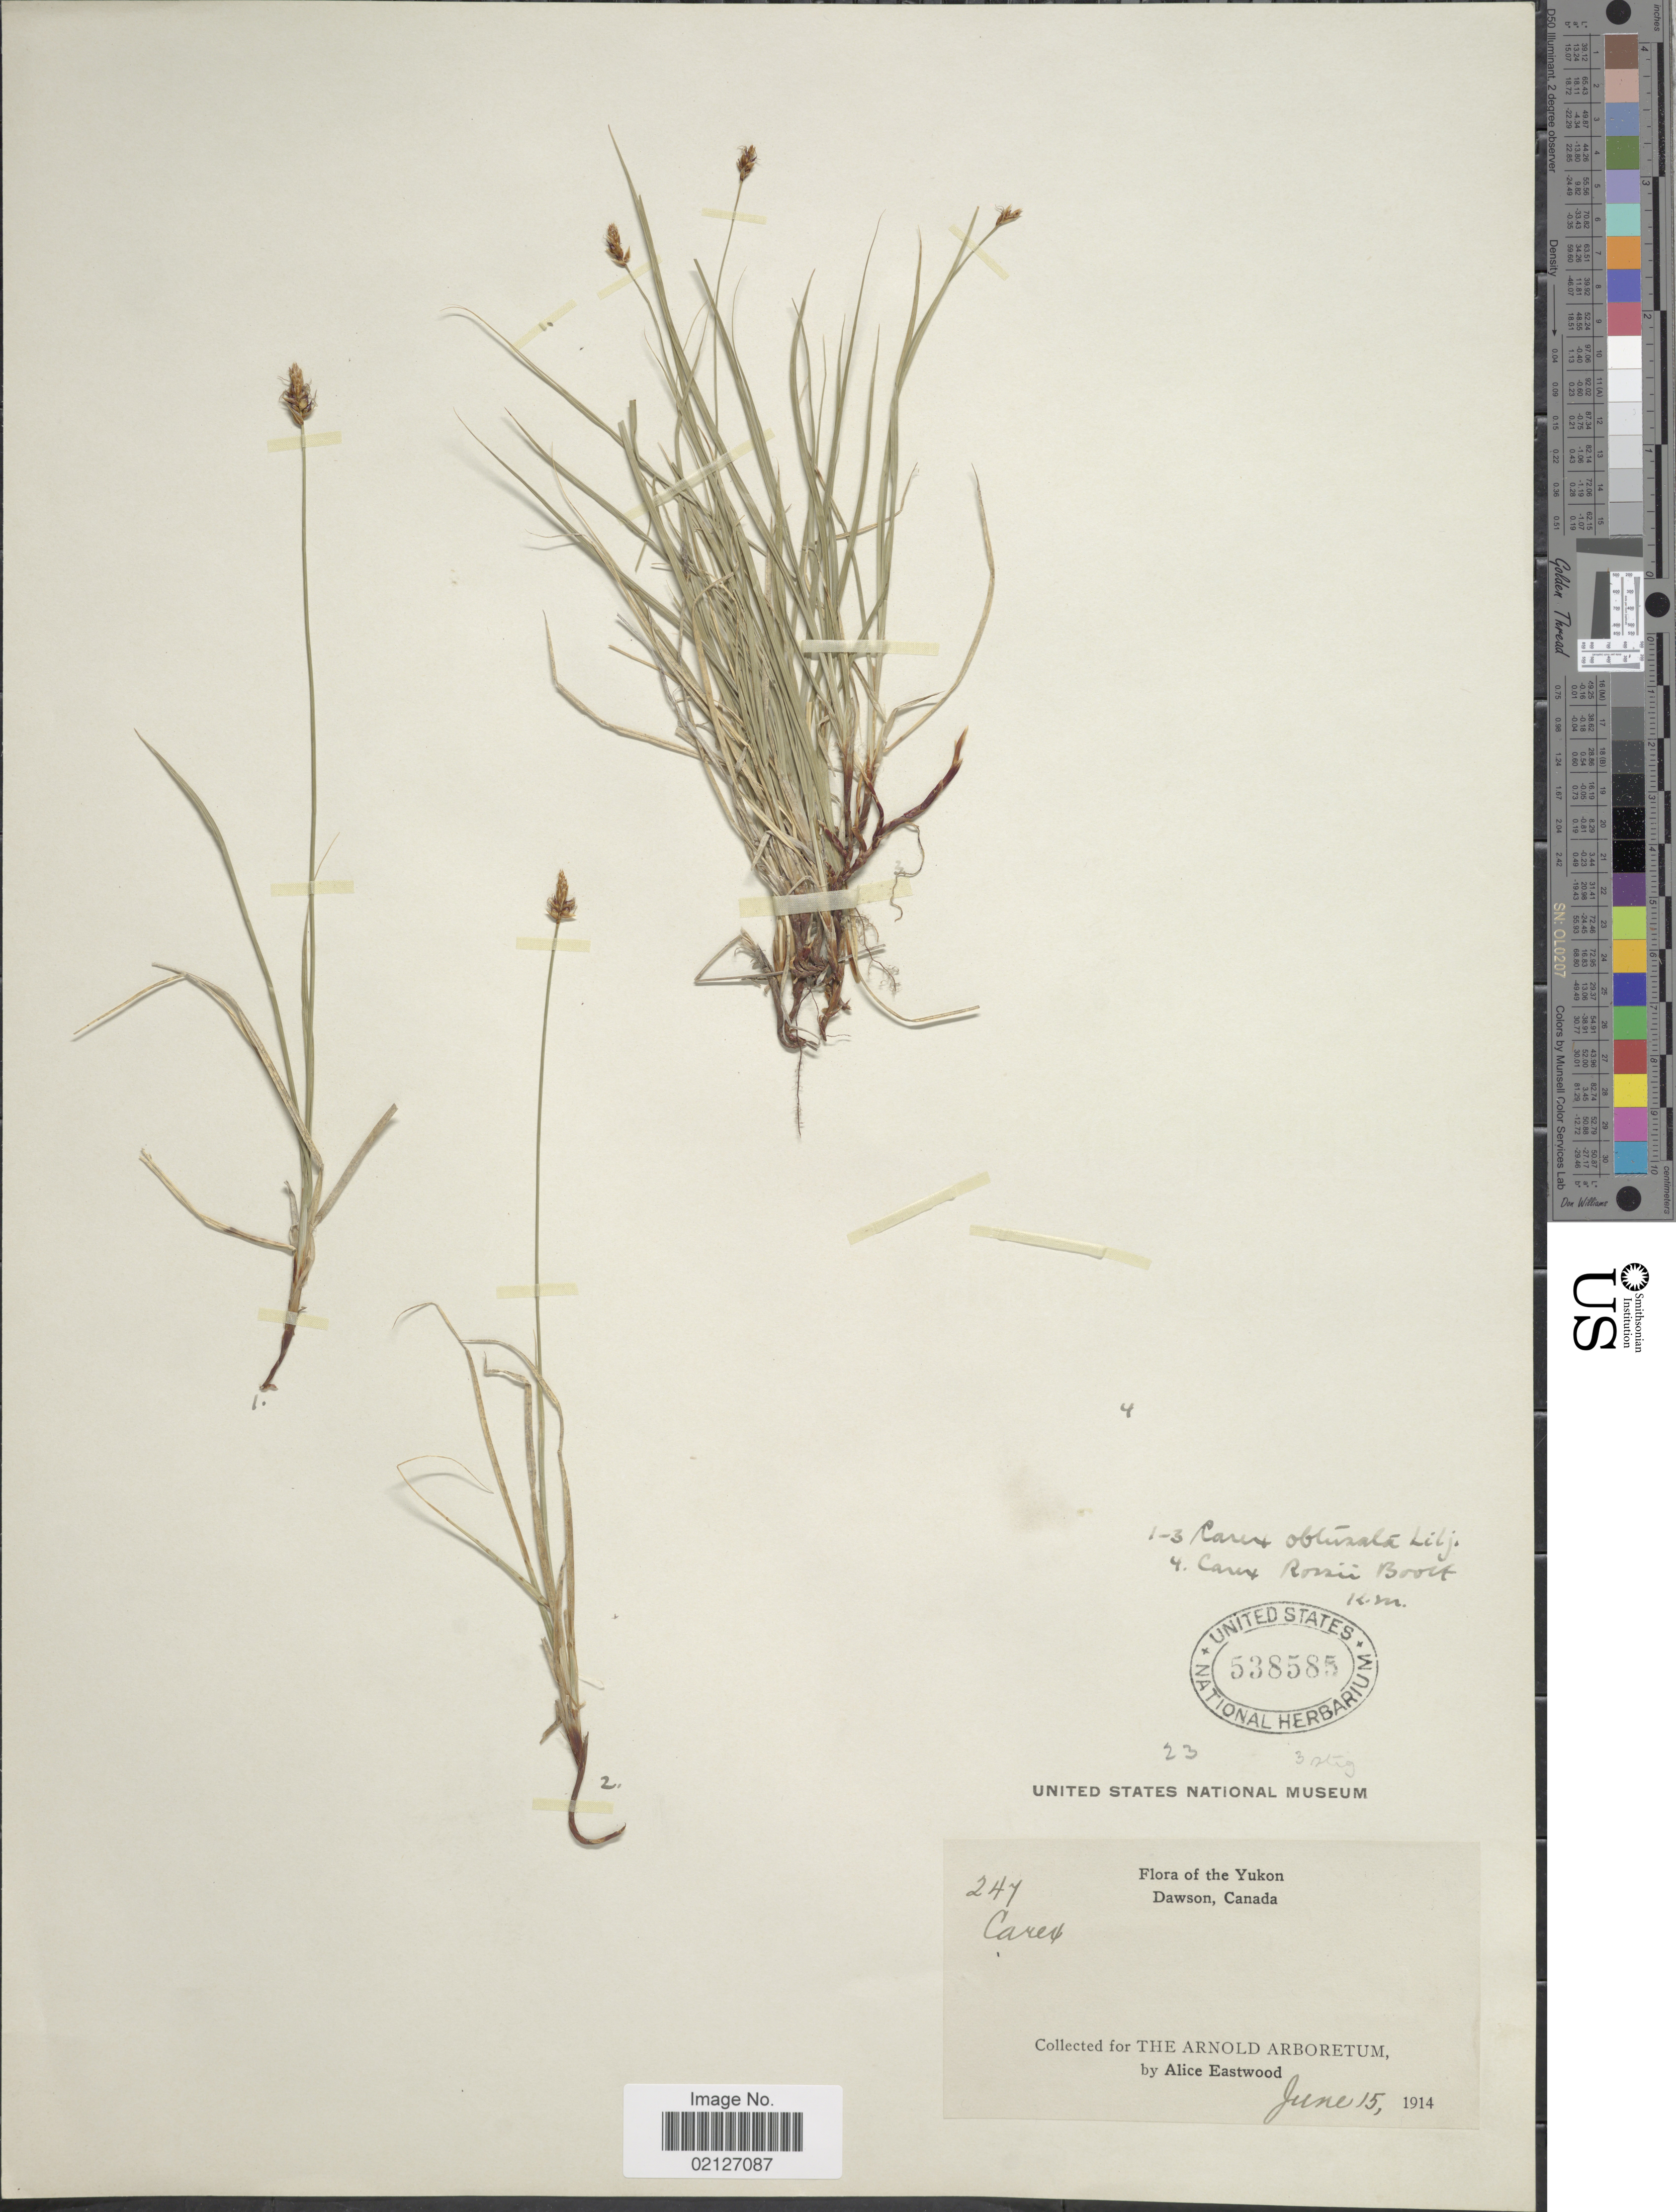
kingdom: Plantae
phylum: Tracheophyta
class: Liliopsida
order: Poales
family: Cyperaceae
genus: Carex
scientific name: Carex obtusata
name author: Lilj.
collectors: A. Eastwood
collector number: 247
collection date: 1914-06-15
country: Canada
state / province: Yukon Territory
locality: Yukon, Dawson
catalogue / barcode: US 538585